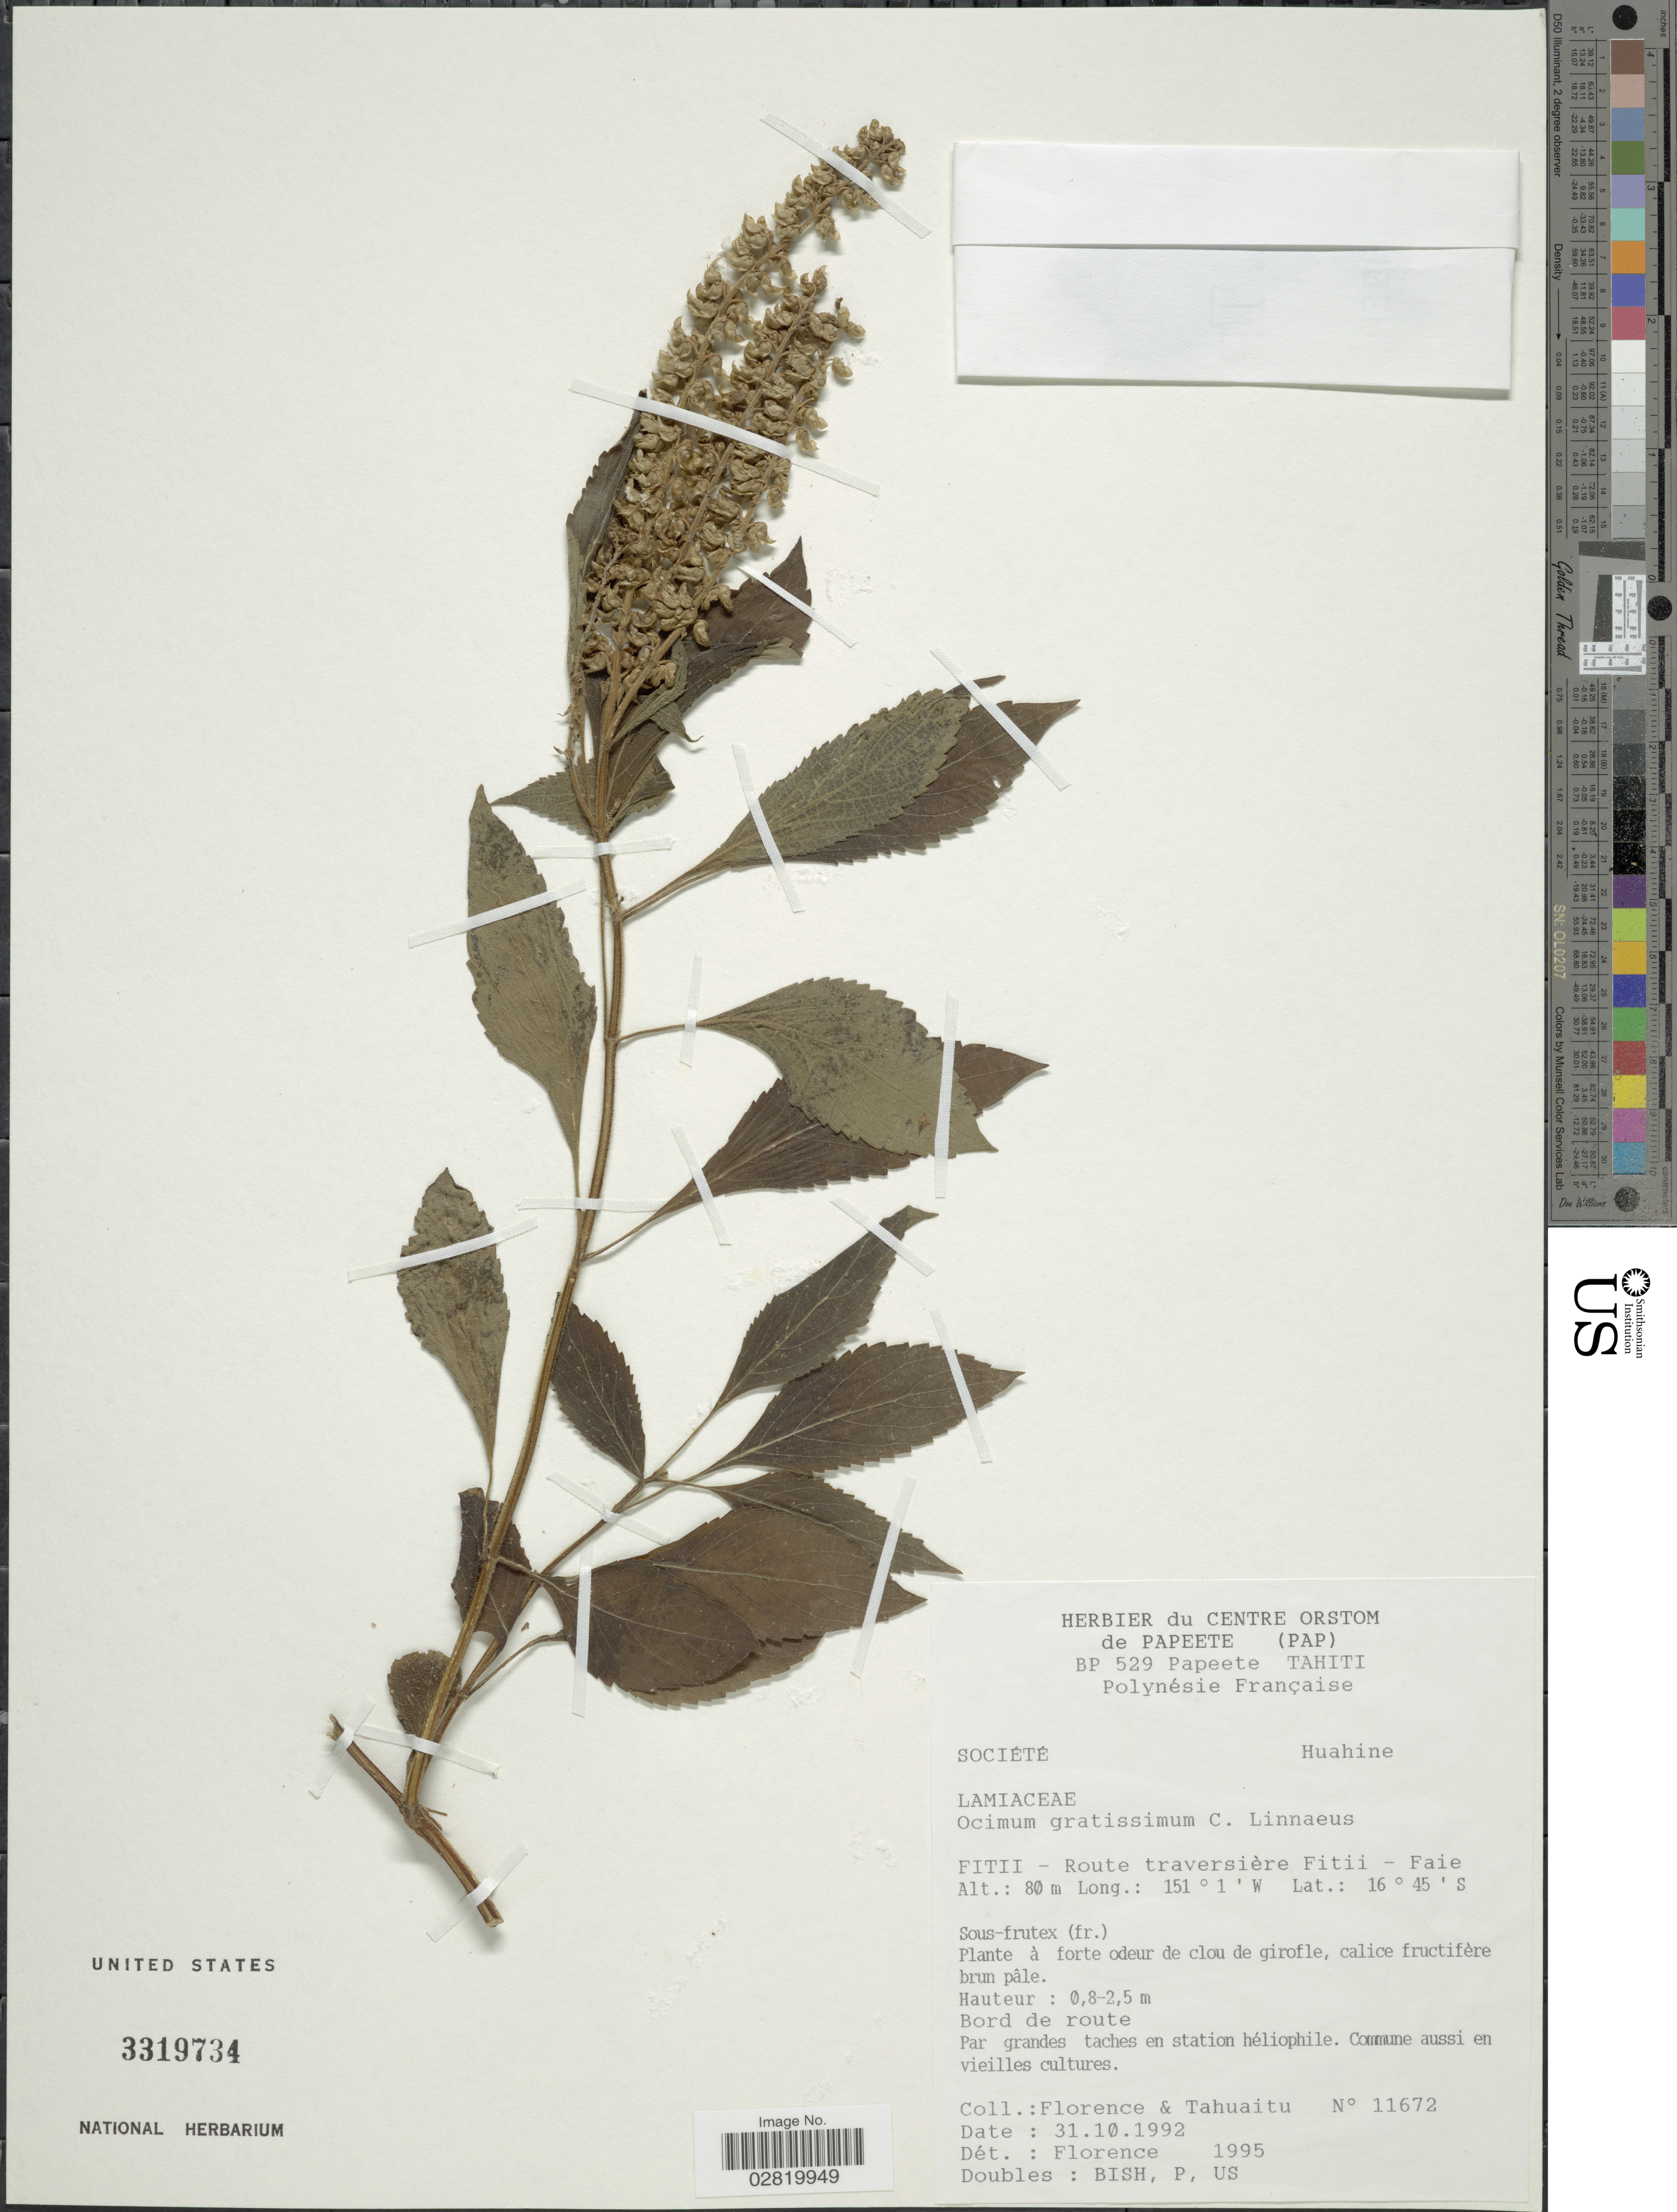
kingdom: Plantae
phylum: Tracheophyta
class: Magnoliopsida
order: Lamiales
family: Lamiaceae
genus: Ocimum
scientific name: Ocimum gratissimum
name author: L.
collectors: -. Florence & -. Tahuaitu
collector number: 11672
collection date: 1992-10-31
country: French Polynesia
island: Huahine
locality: Société, Huahine, Fitii-Route traversière Fitii-Faie.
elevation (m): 80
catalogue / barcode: US 3319734